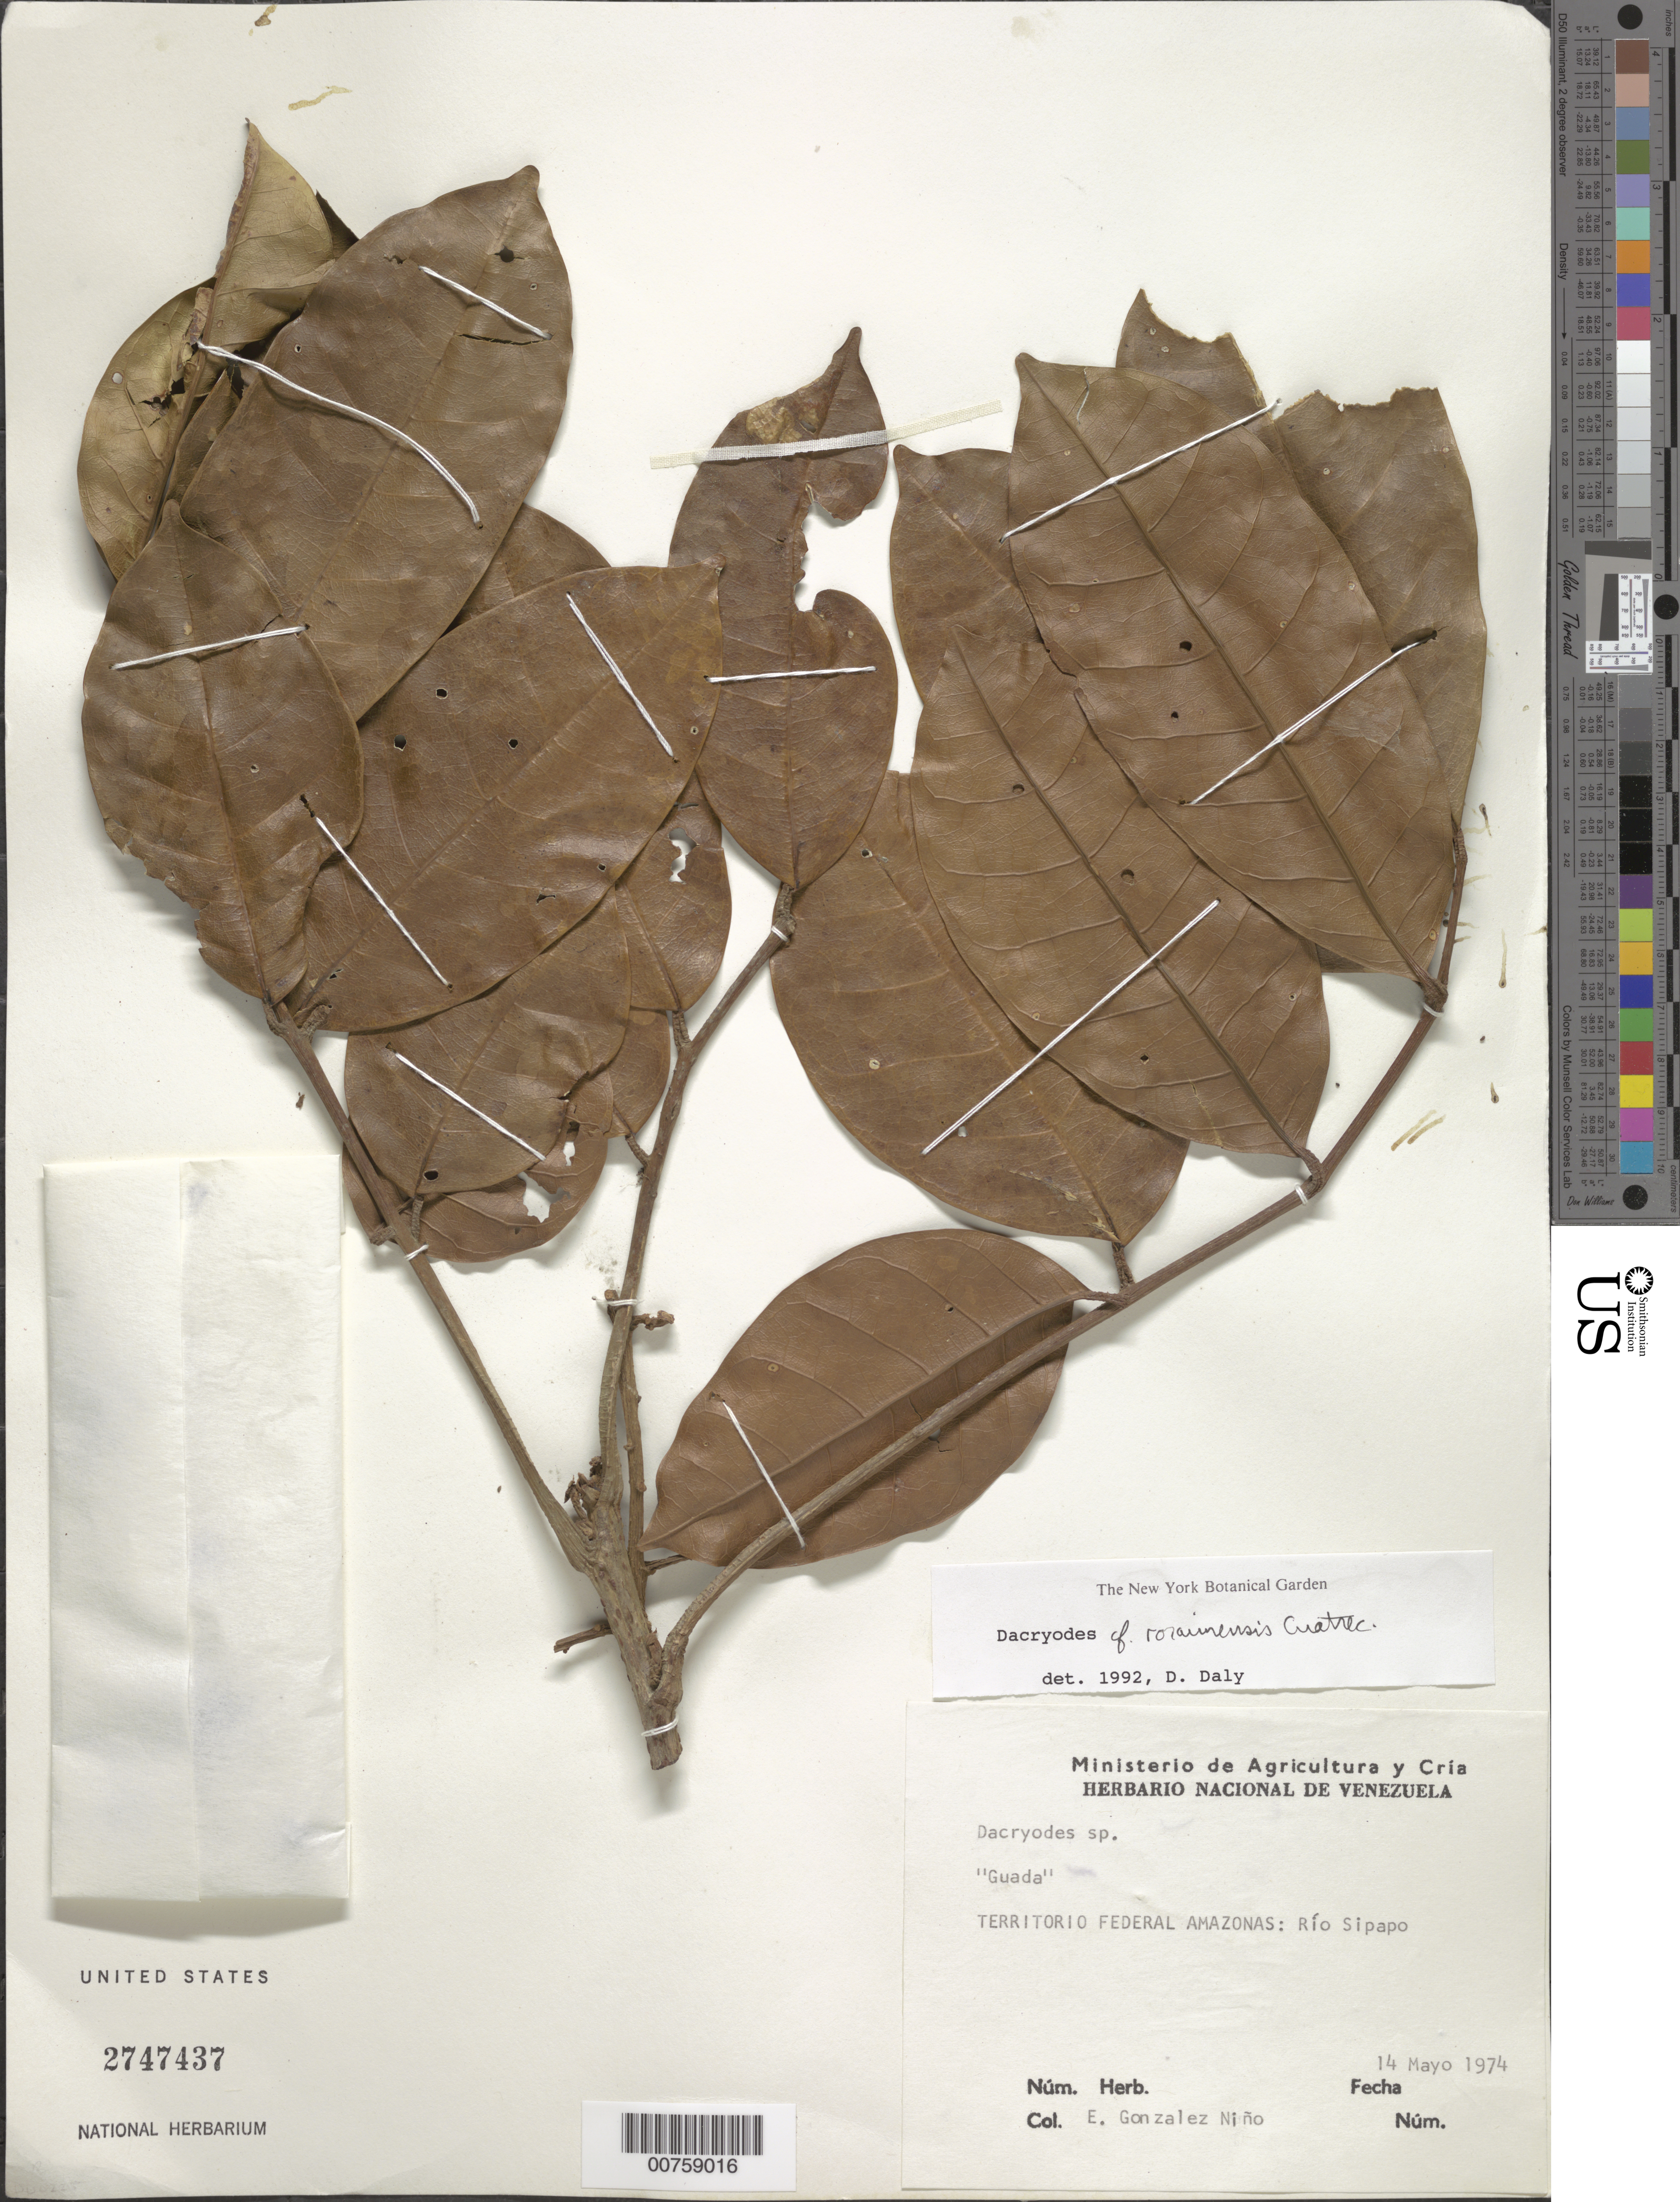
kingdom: Plantae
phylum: Tracheophyta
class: Magnoliopsida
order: Sapindales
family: Burseraceae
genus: Dacryodes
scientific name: Dacryodes roraimensis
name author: Cuatrec.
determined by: Daly, D. C.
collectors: E. Gonzalez Niño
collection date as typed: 14-May-74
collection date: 1974-05-14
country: Venezuela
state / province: Amazonas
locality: Río Sipapo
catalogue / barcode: US 2747437